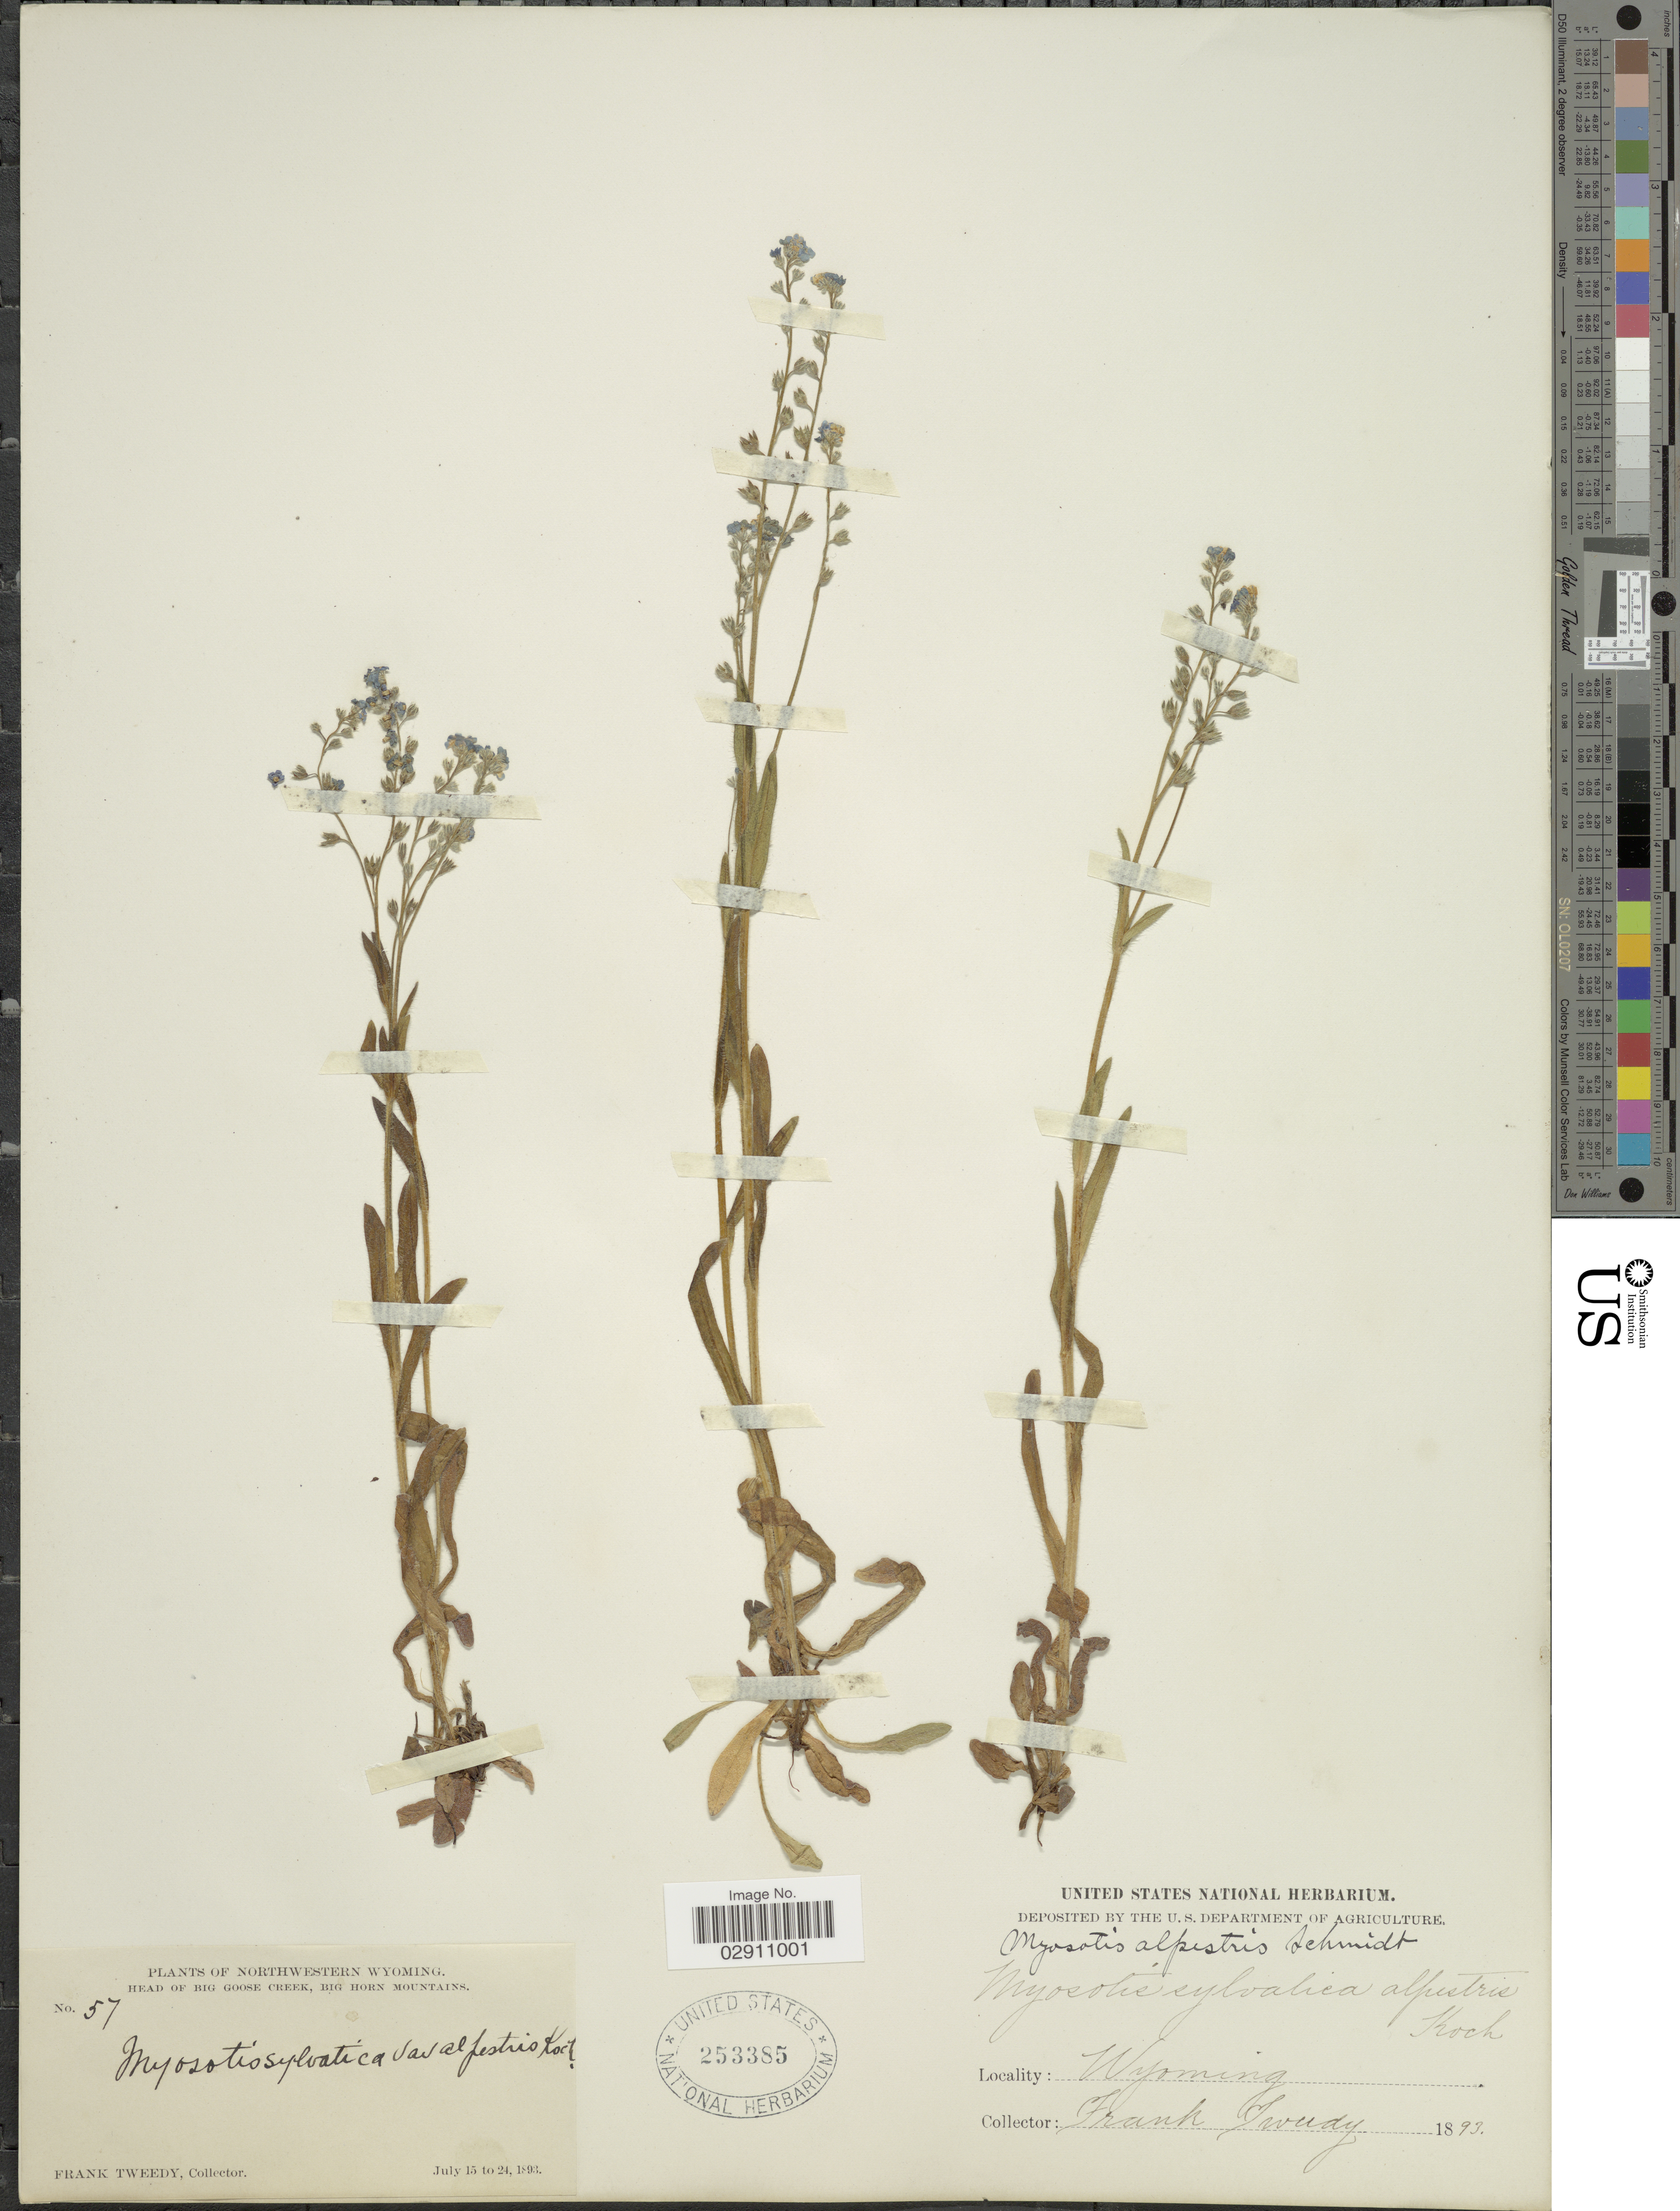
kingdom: Plantae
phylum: Tracheophyta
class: Magnoliopsida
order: Boraginales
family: Boraginaceae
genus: Myosotis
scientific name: Myosotis alpestris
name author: F.W. Schmidt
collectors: F. Tweedy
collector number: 57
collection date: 1893-07-15/1893-07-24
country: United States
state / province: Wyoming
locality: Northwestern Wyoming. Head of Big Goose Creek, Big Horn Mountains.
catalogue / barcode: US 253385